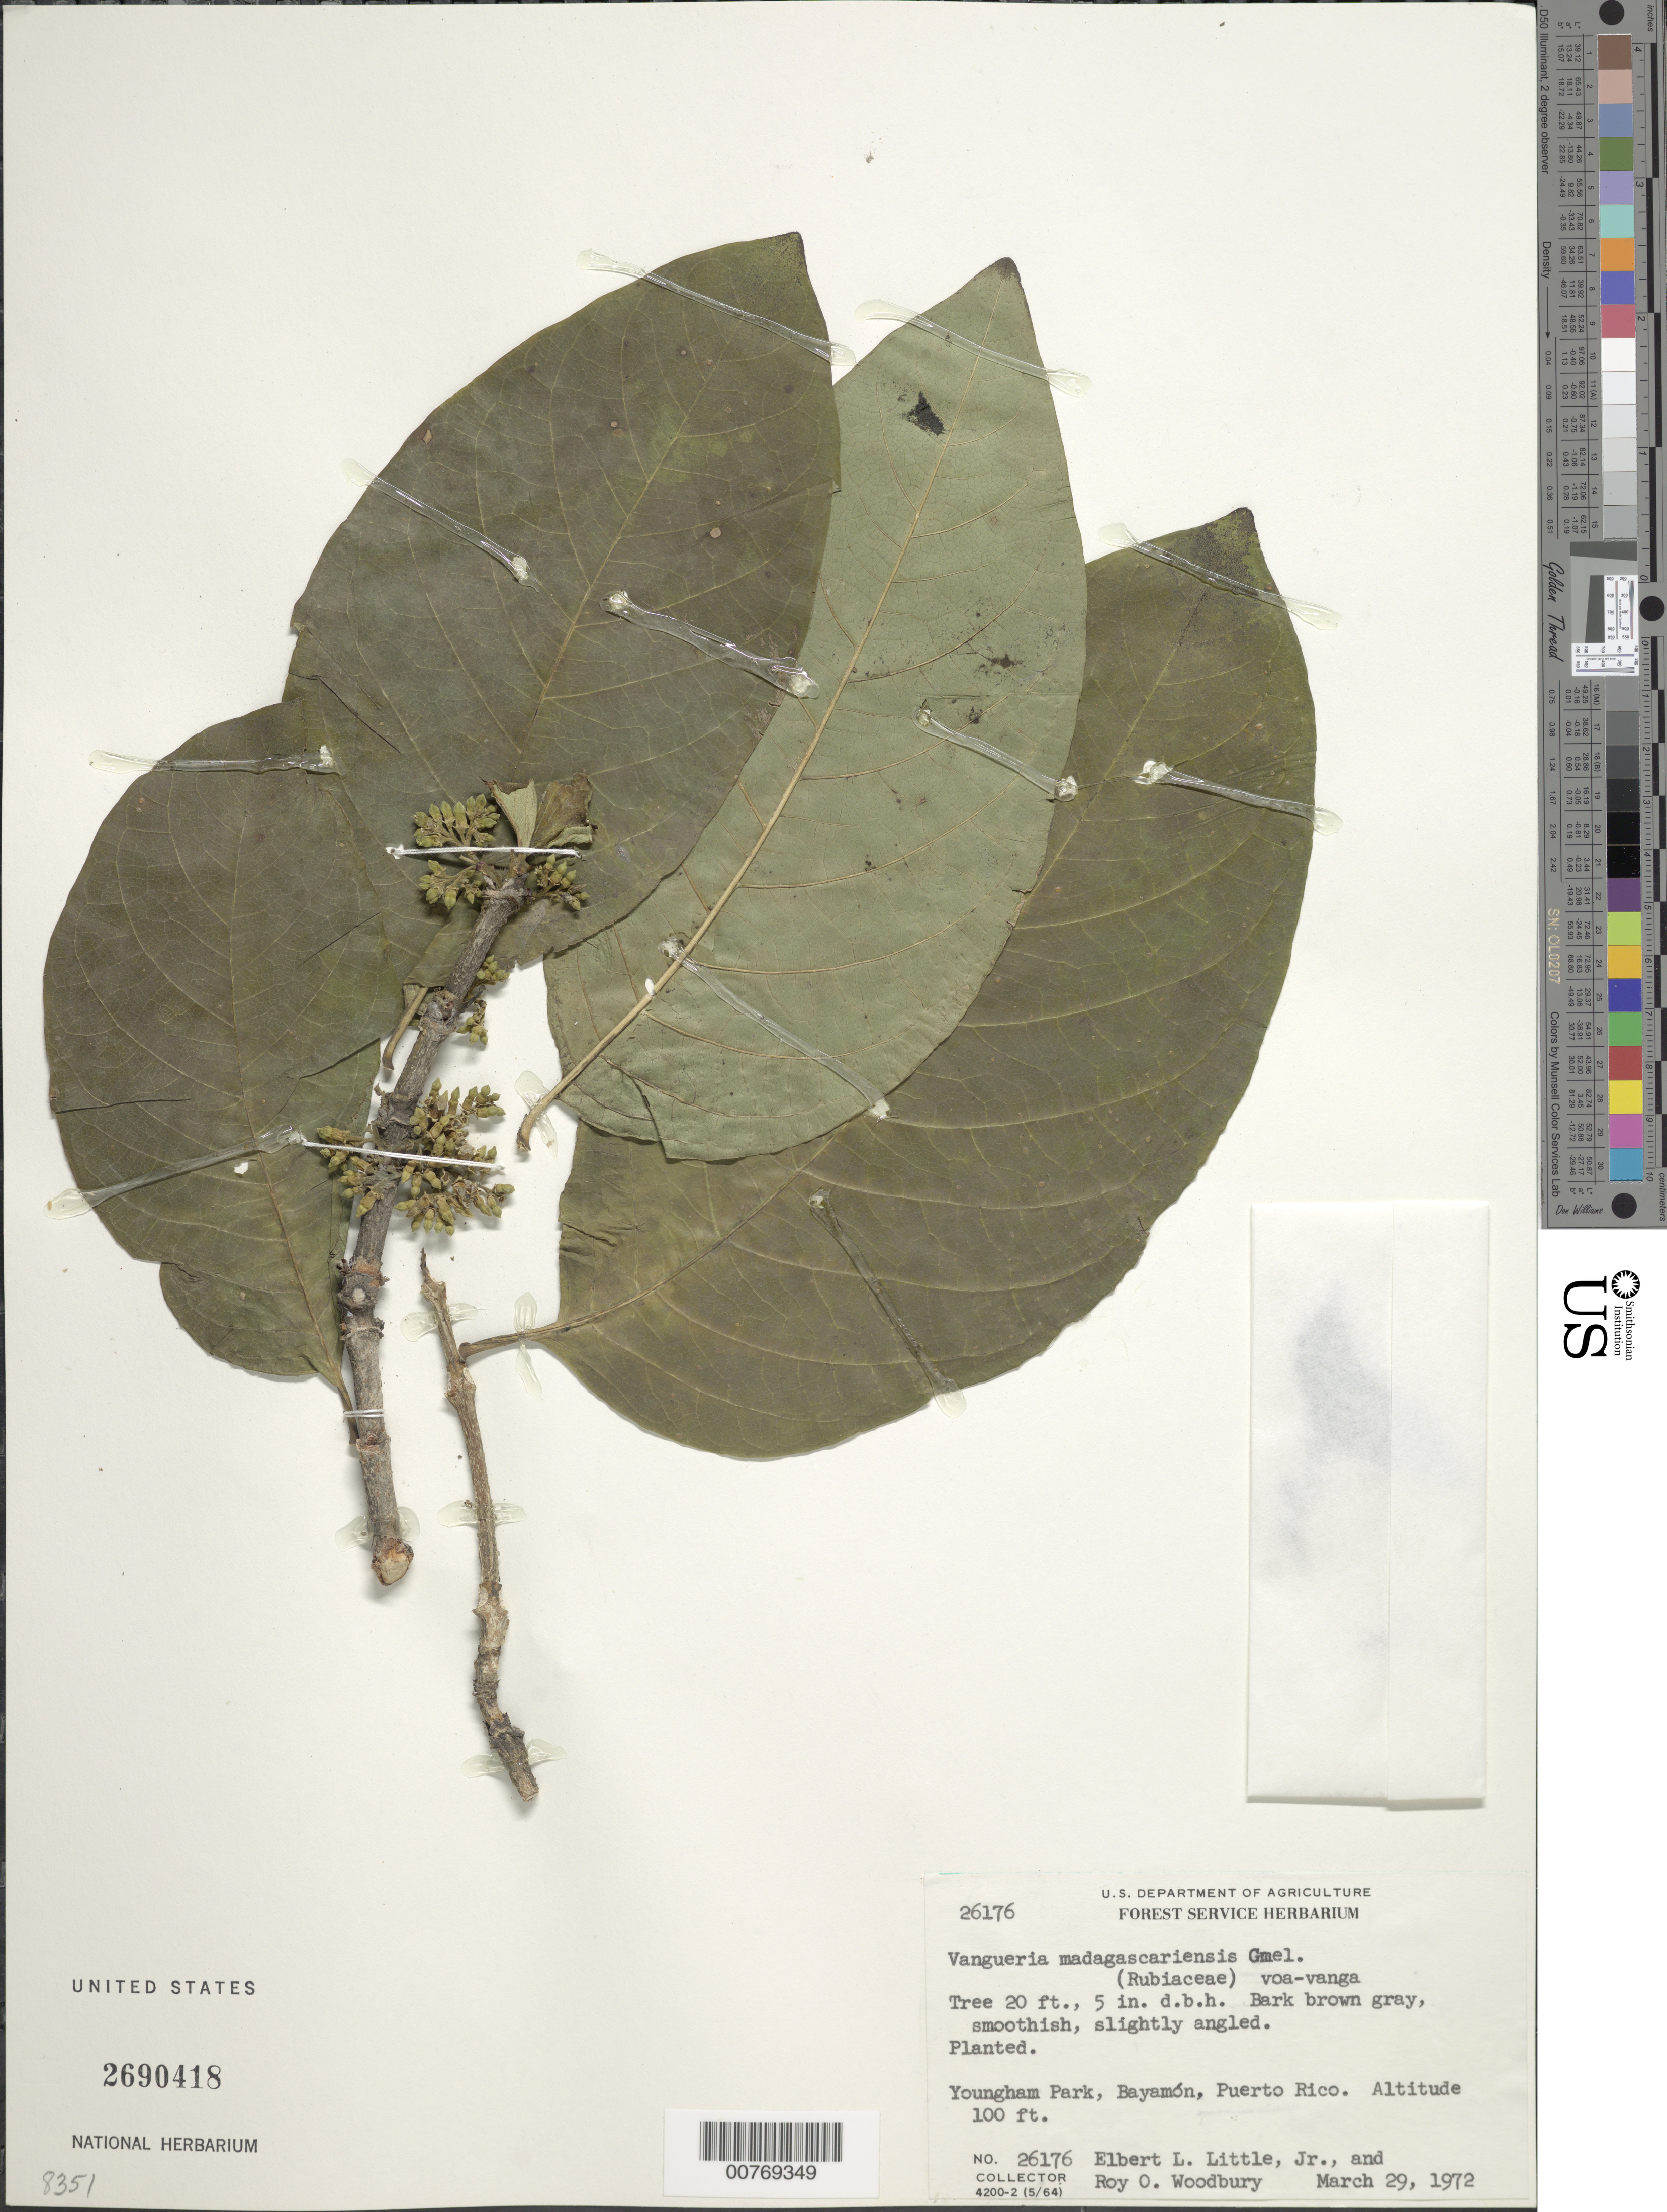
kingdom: Plantae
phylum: Tracheophyta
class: Magnoliopsida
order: Gentianales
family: Rubiaceae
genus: Vangueria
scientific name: Vangueria madagascariensis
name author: J.F. Gmel.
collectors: E. L. Little & R. O. Woodbury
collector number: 26176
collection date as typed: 29 Mar 1972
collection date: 1972-03-29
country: Puerto Rico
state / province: Bayamón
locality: Youngham Park, Bayamón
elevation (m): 30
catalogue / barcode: US 2690418